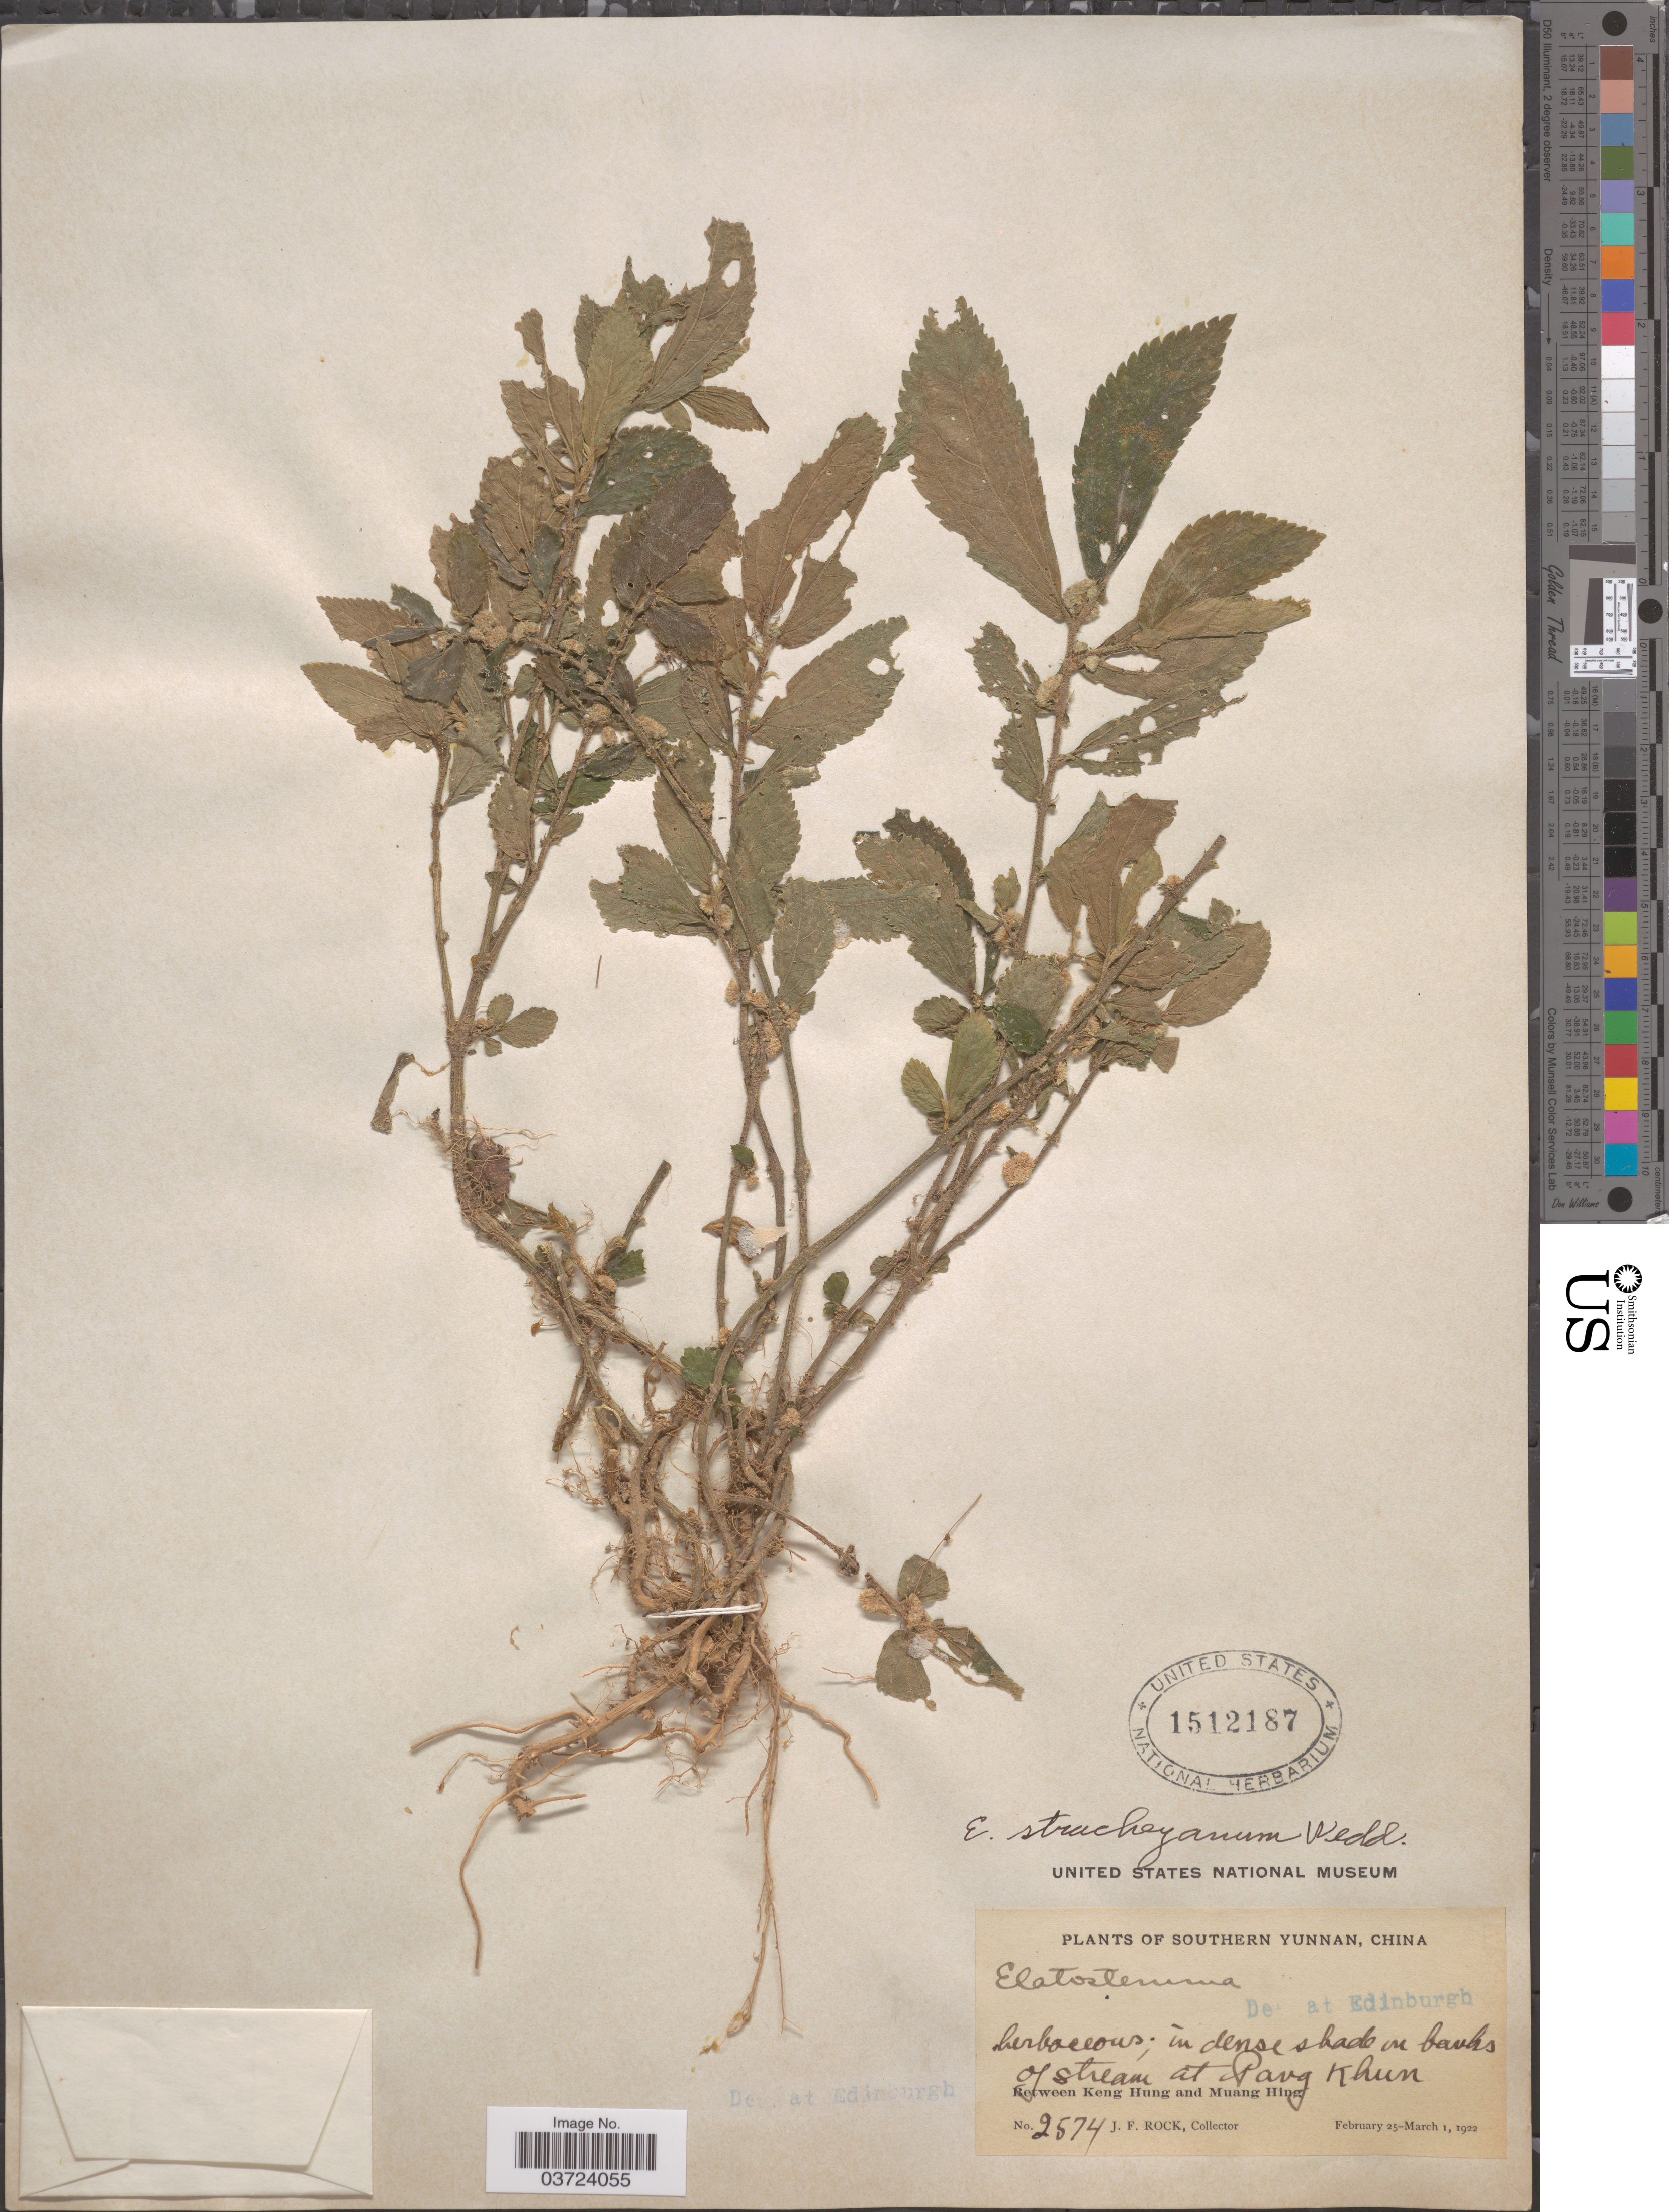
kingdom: Plantae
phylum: Tracheophyta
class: Magnoliopsida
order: Rosales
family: Urticaceae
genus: Elatostema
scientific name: Elatostema stracheyanum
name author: Wedd.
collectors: J. Rock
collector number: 2574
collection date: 1922-02-25/1922-03-01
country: China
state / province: Yunnan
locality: Southern Yunnan. In dense shade on banks of stream at Pang Khun. Between Keng Hung and Muang Hing.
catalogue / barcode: US 1512187